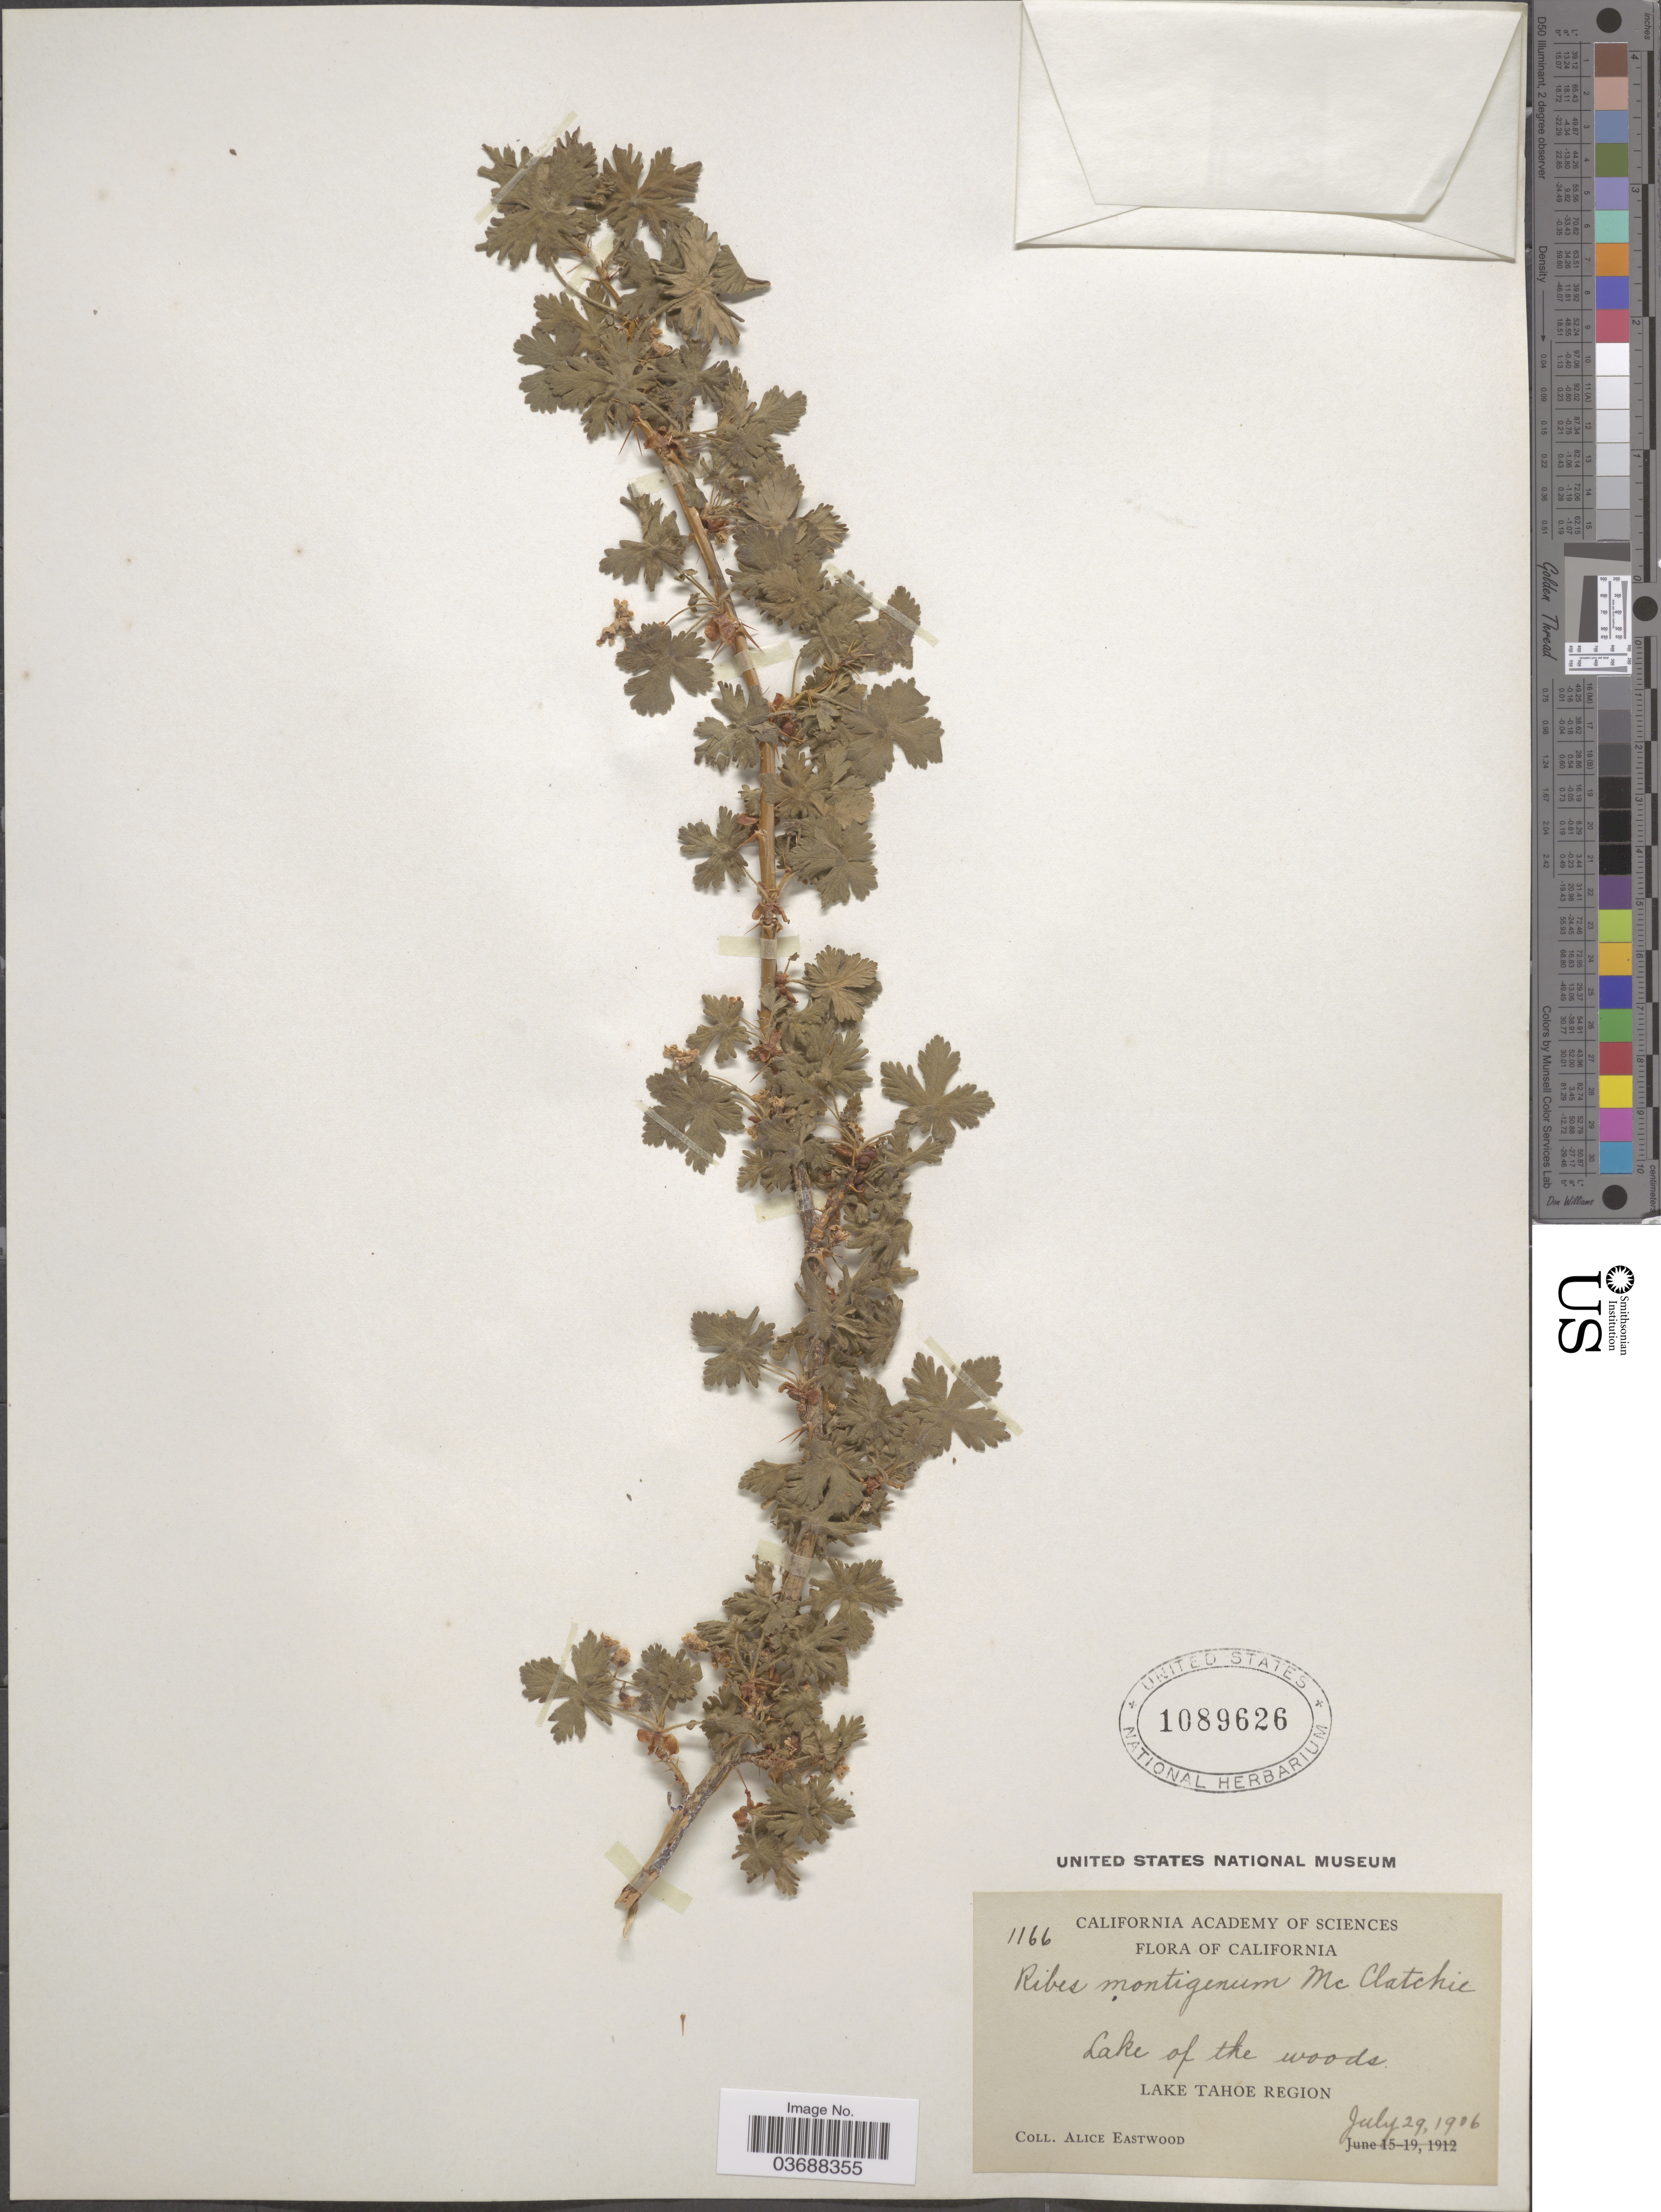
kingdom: Plantae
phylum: Tracheophyta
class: Magnoliopsida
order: Saxifragales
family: Grossulariaceae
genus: Ribes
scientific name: Ribes montigenum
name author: McClatchie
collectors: A. Eastwood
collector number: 1166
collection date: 1906-07-29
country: United States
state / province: California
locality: Lake of the woods. Lake Tahoe Region.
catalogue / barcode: US 1089626